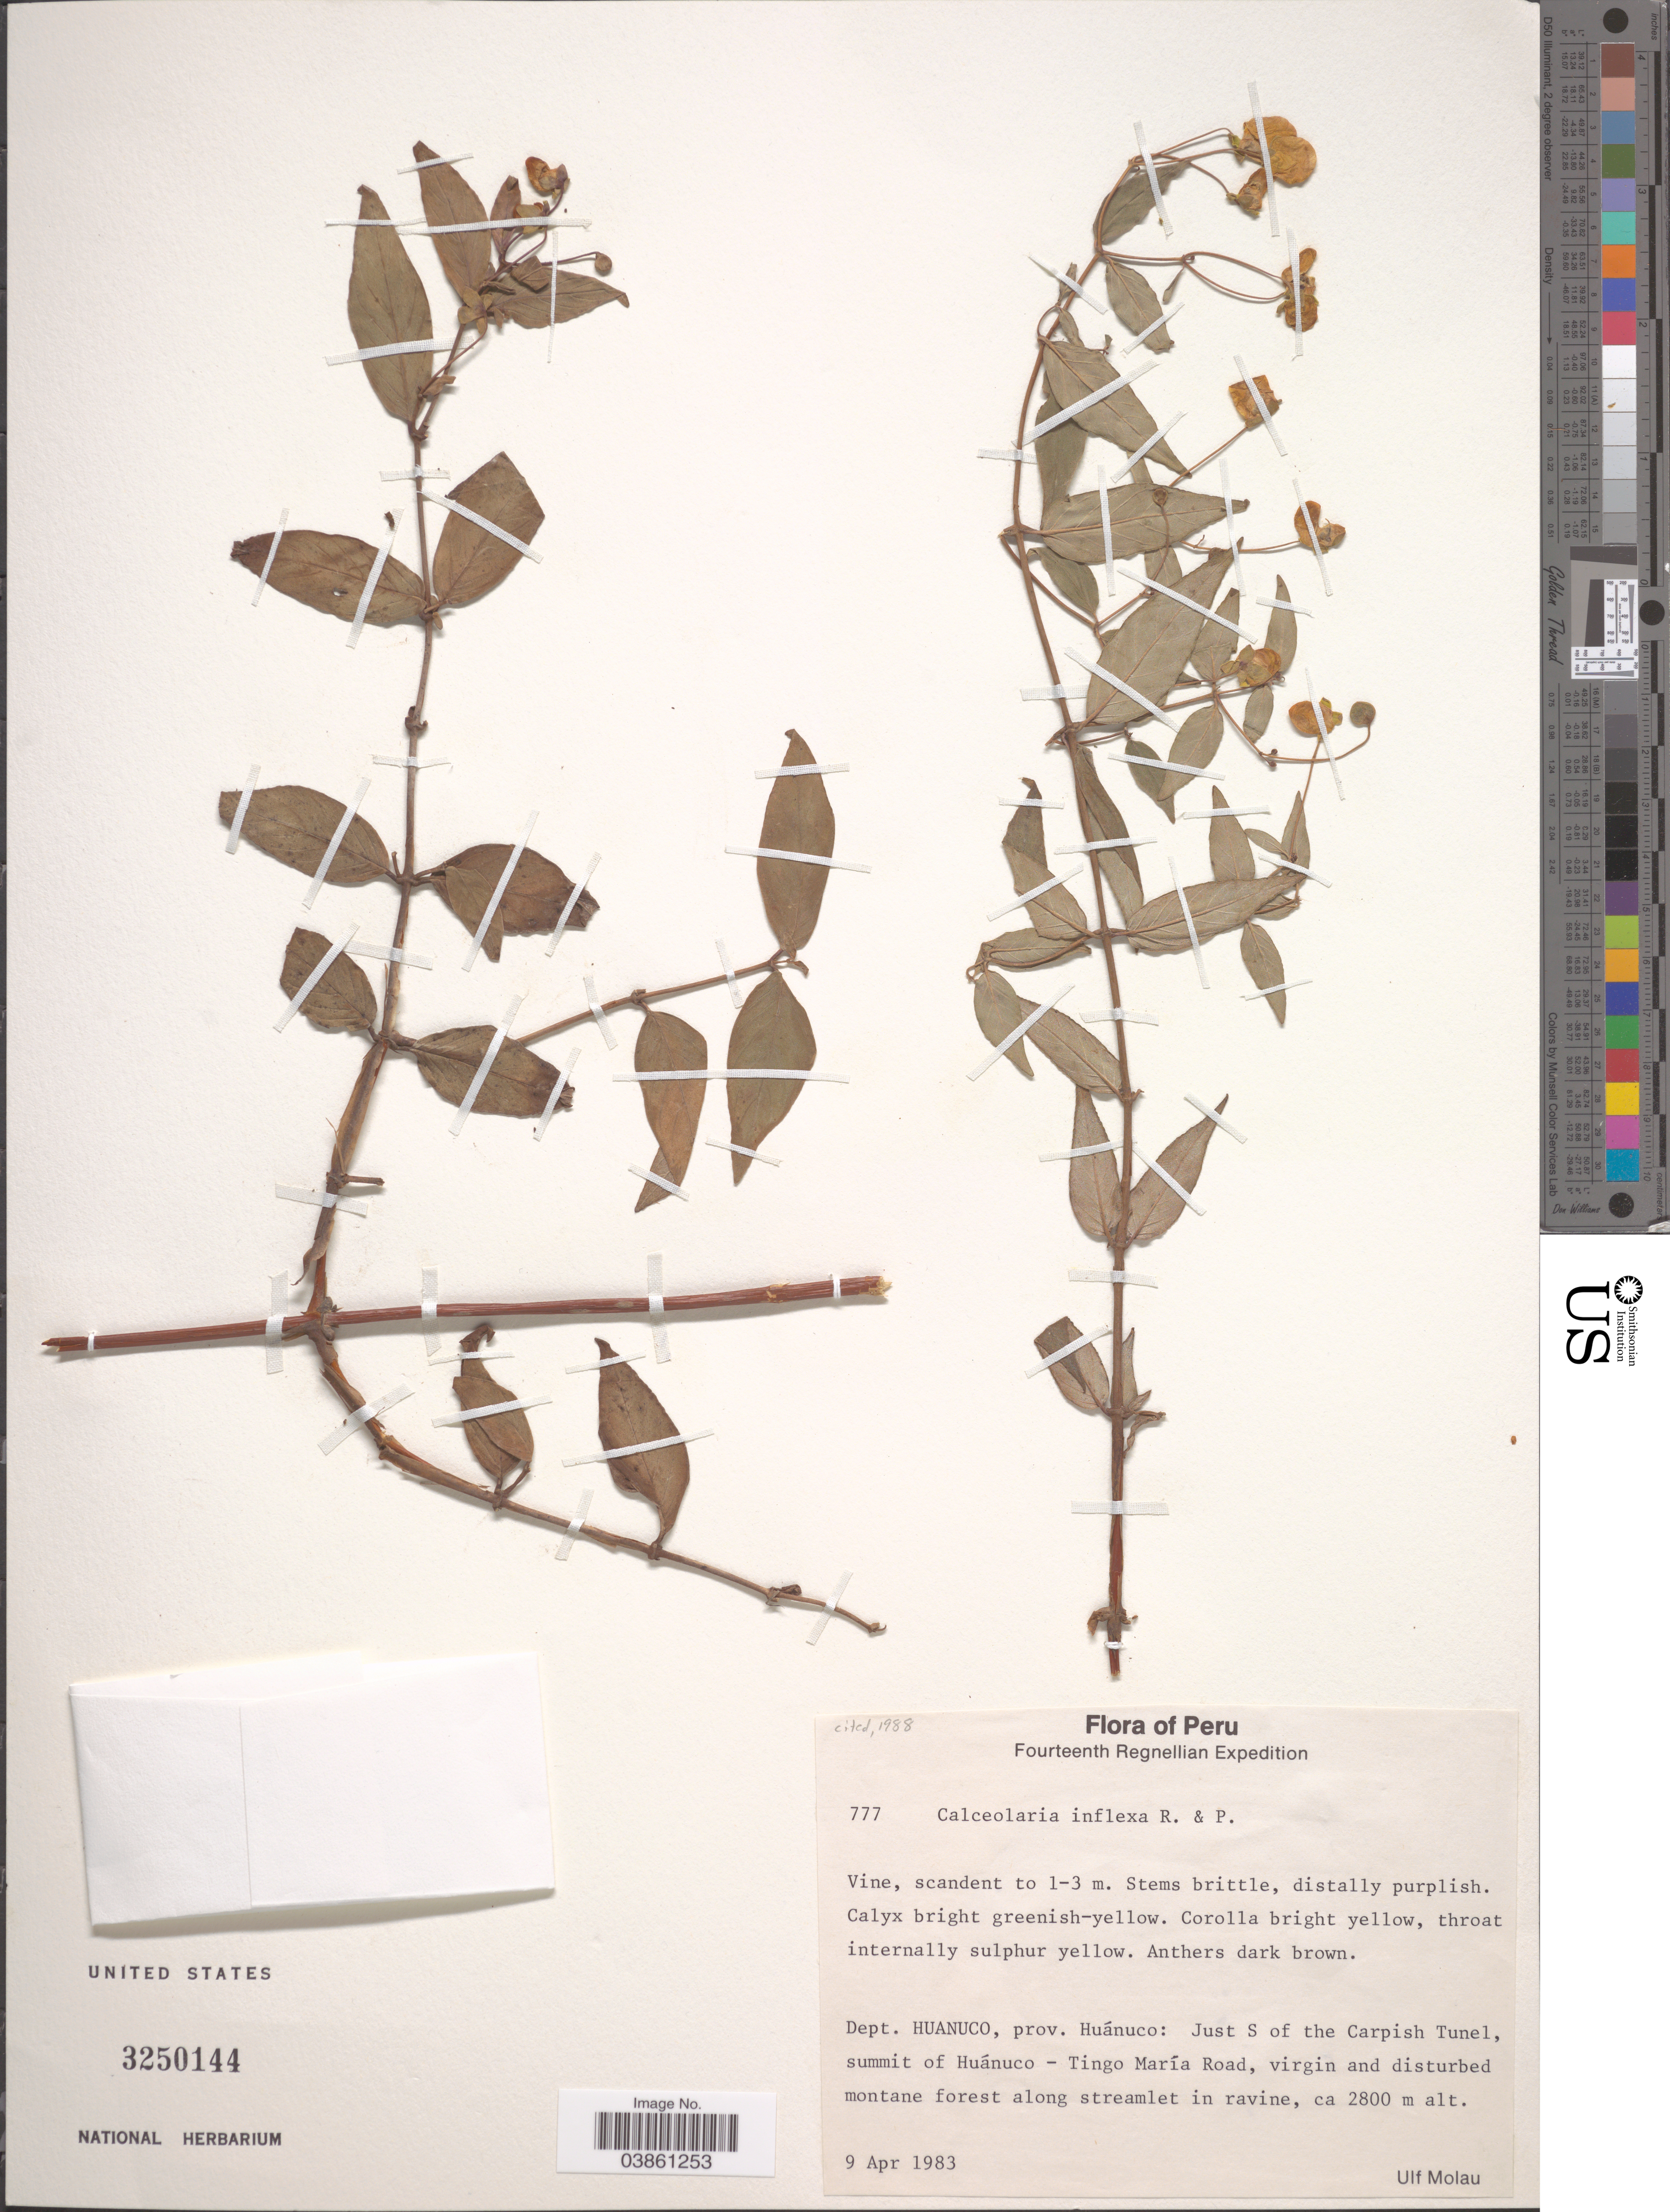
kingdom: Plantae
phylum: Tracheophyta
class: Magnoliopsida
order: Lamiales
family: Calceolariaceae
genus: Calceolaria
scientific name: Calceolaria inflexa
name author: Ruiz & Pav.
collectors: U. Molau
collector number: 777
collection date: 1983-04-09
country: Peru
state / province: Huánuco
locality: Dept. Huanuco: Just S of the Carpish Tunel, summit of Huánuco - Tingo María Road, virgin and disturbed monte forest along streamlet in ravine.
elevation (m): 2800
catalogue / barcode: US 3250144